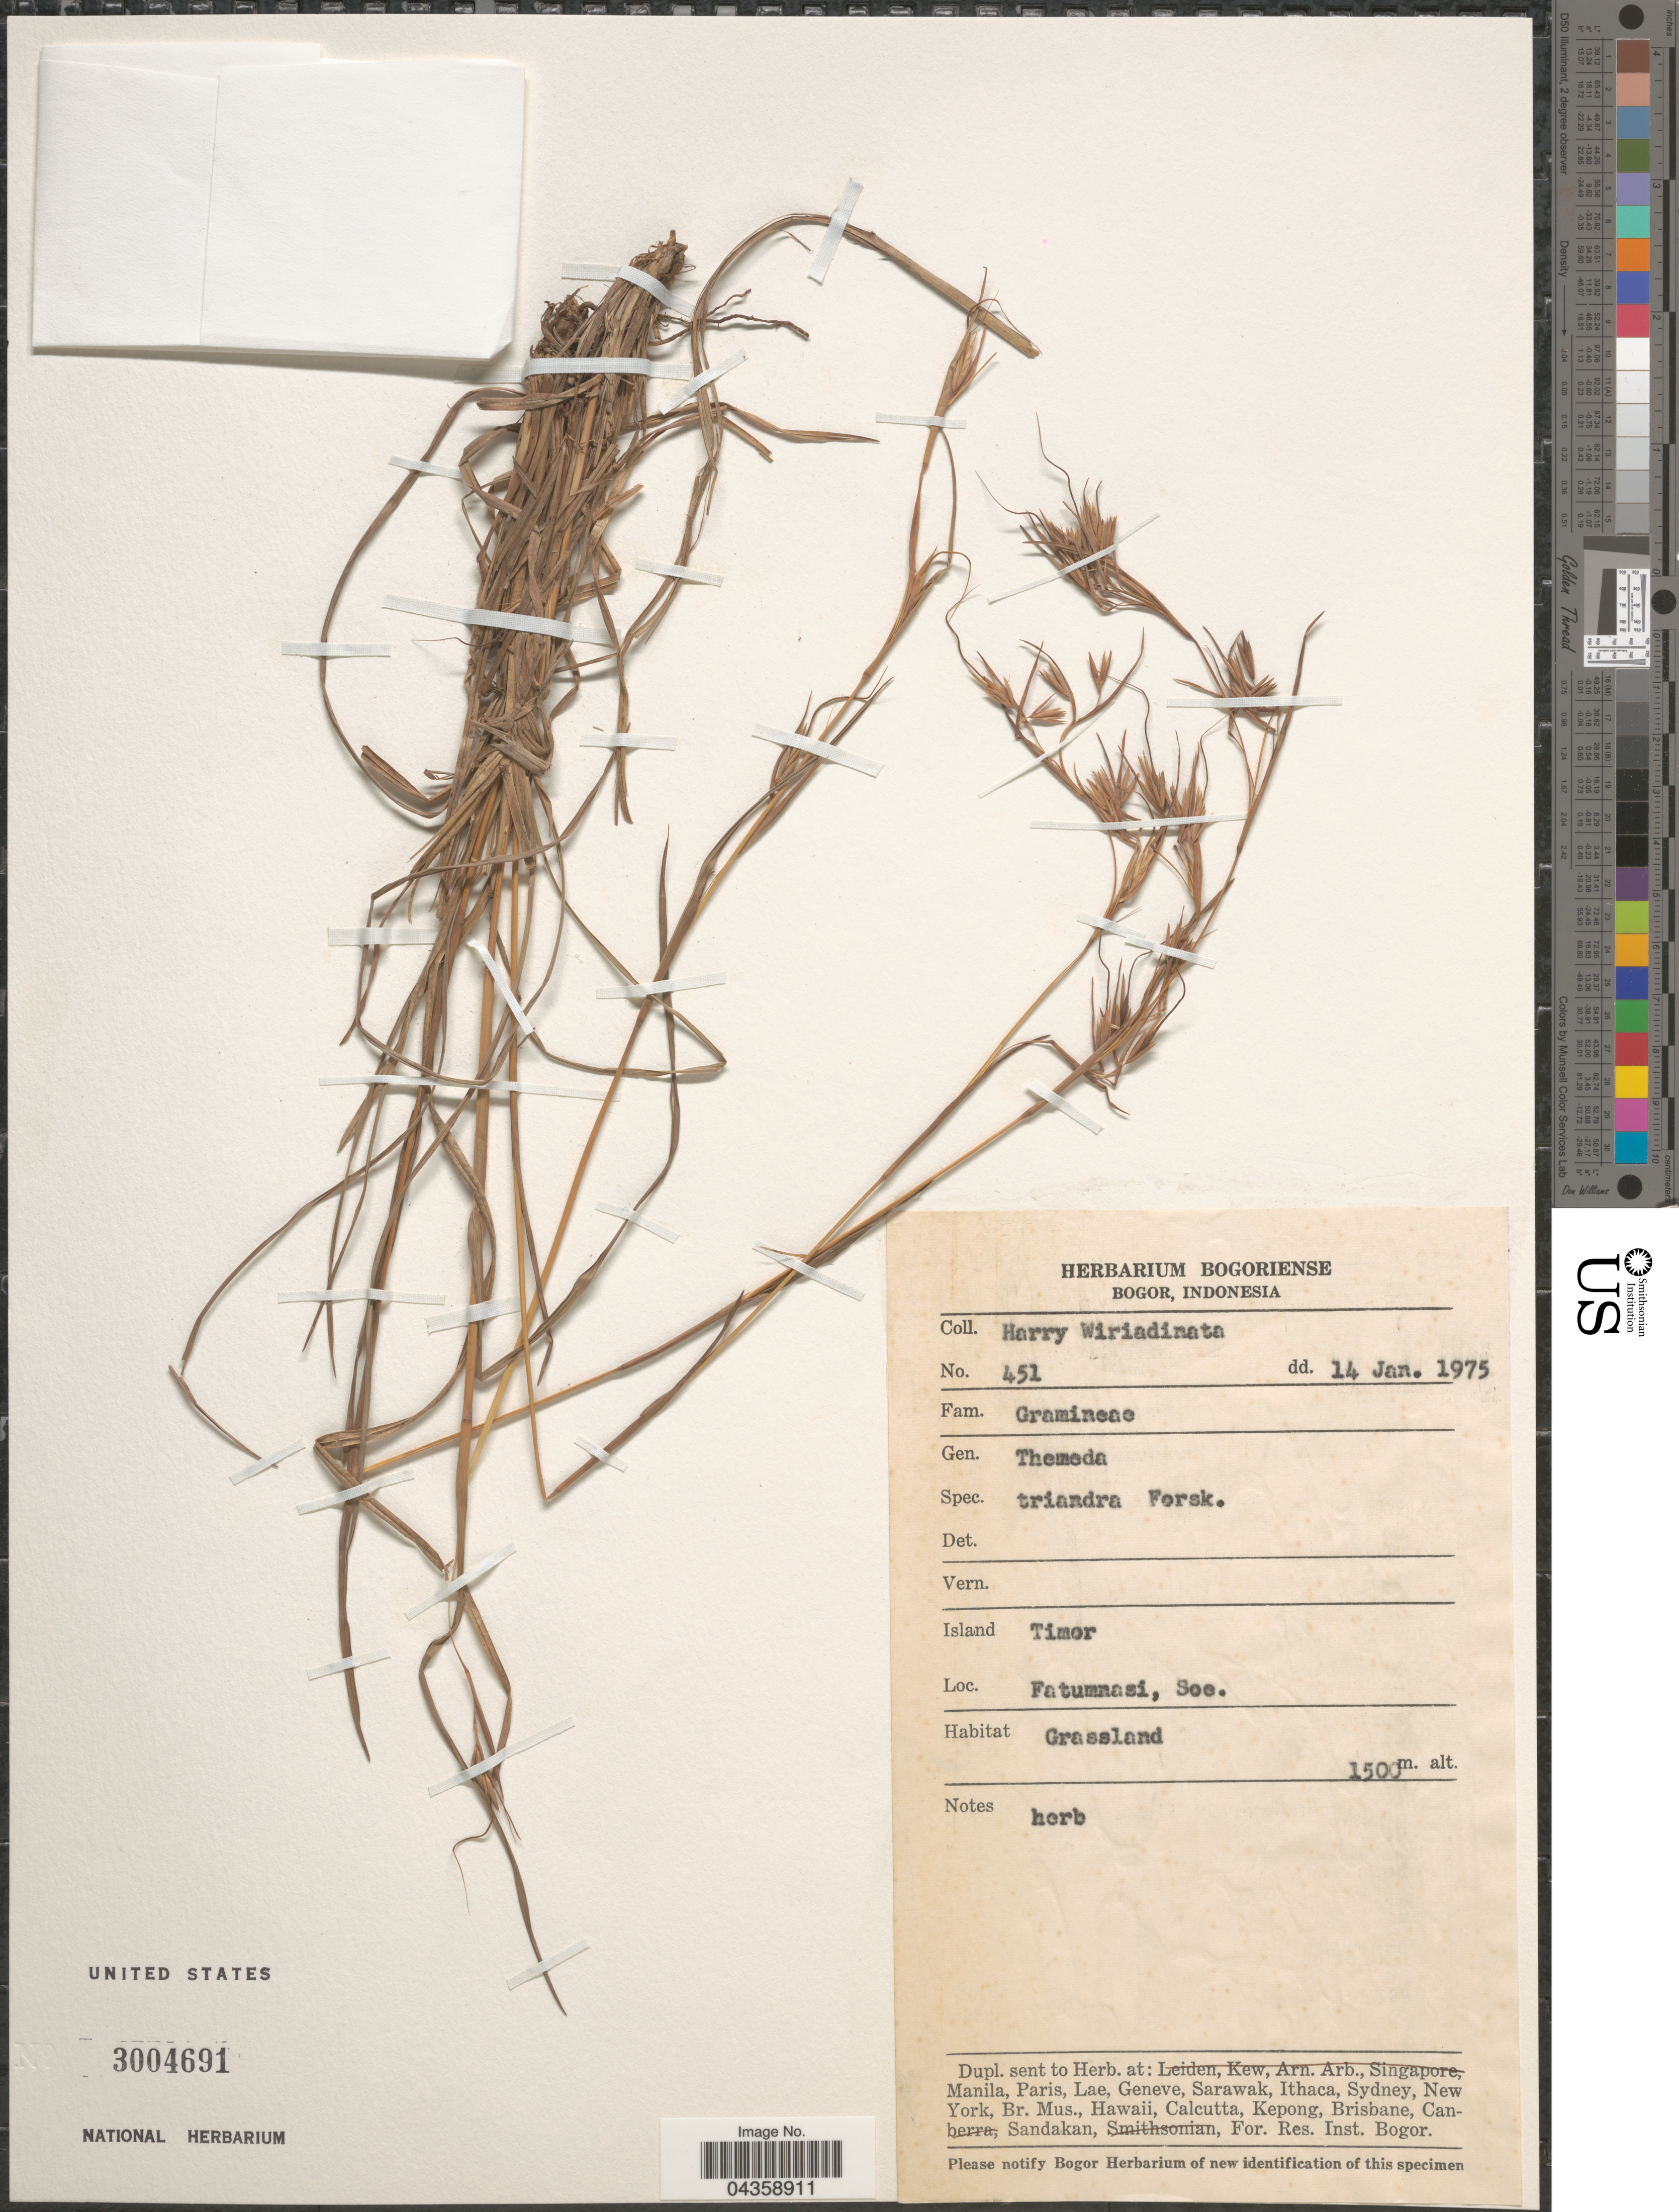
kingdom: Plantae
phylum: Tracheophyta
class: Liliopsida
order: Poales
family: Poaceae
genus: Themeda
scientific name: Themeda triandra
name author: Forssk.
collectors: H. Wiriadinata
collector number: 451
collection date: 1975-01-14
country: Indonesia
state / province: Nusa Tenggara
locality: Island Timor. Fatumnasi, Soc.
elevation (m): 1500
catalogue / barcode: US 3004691